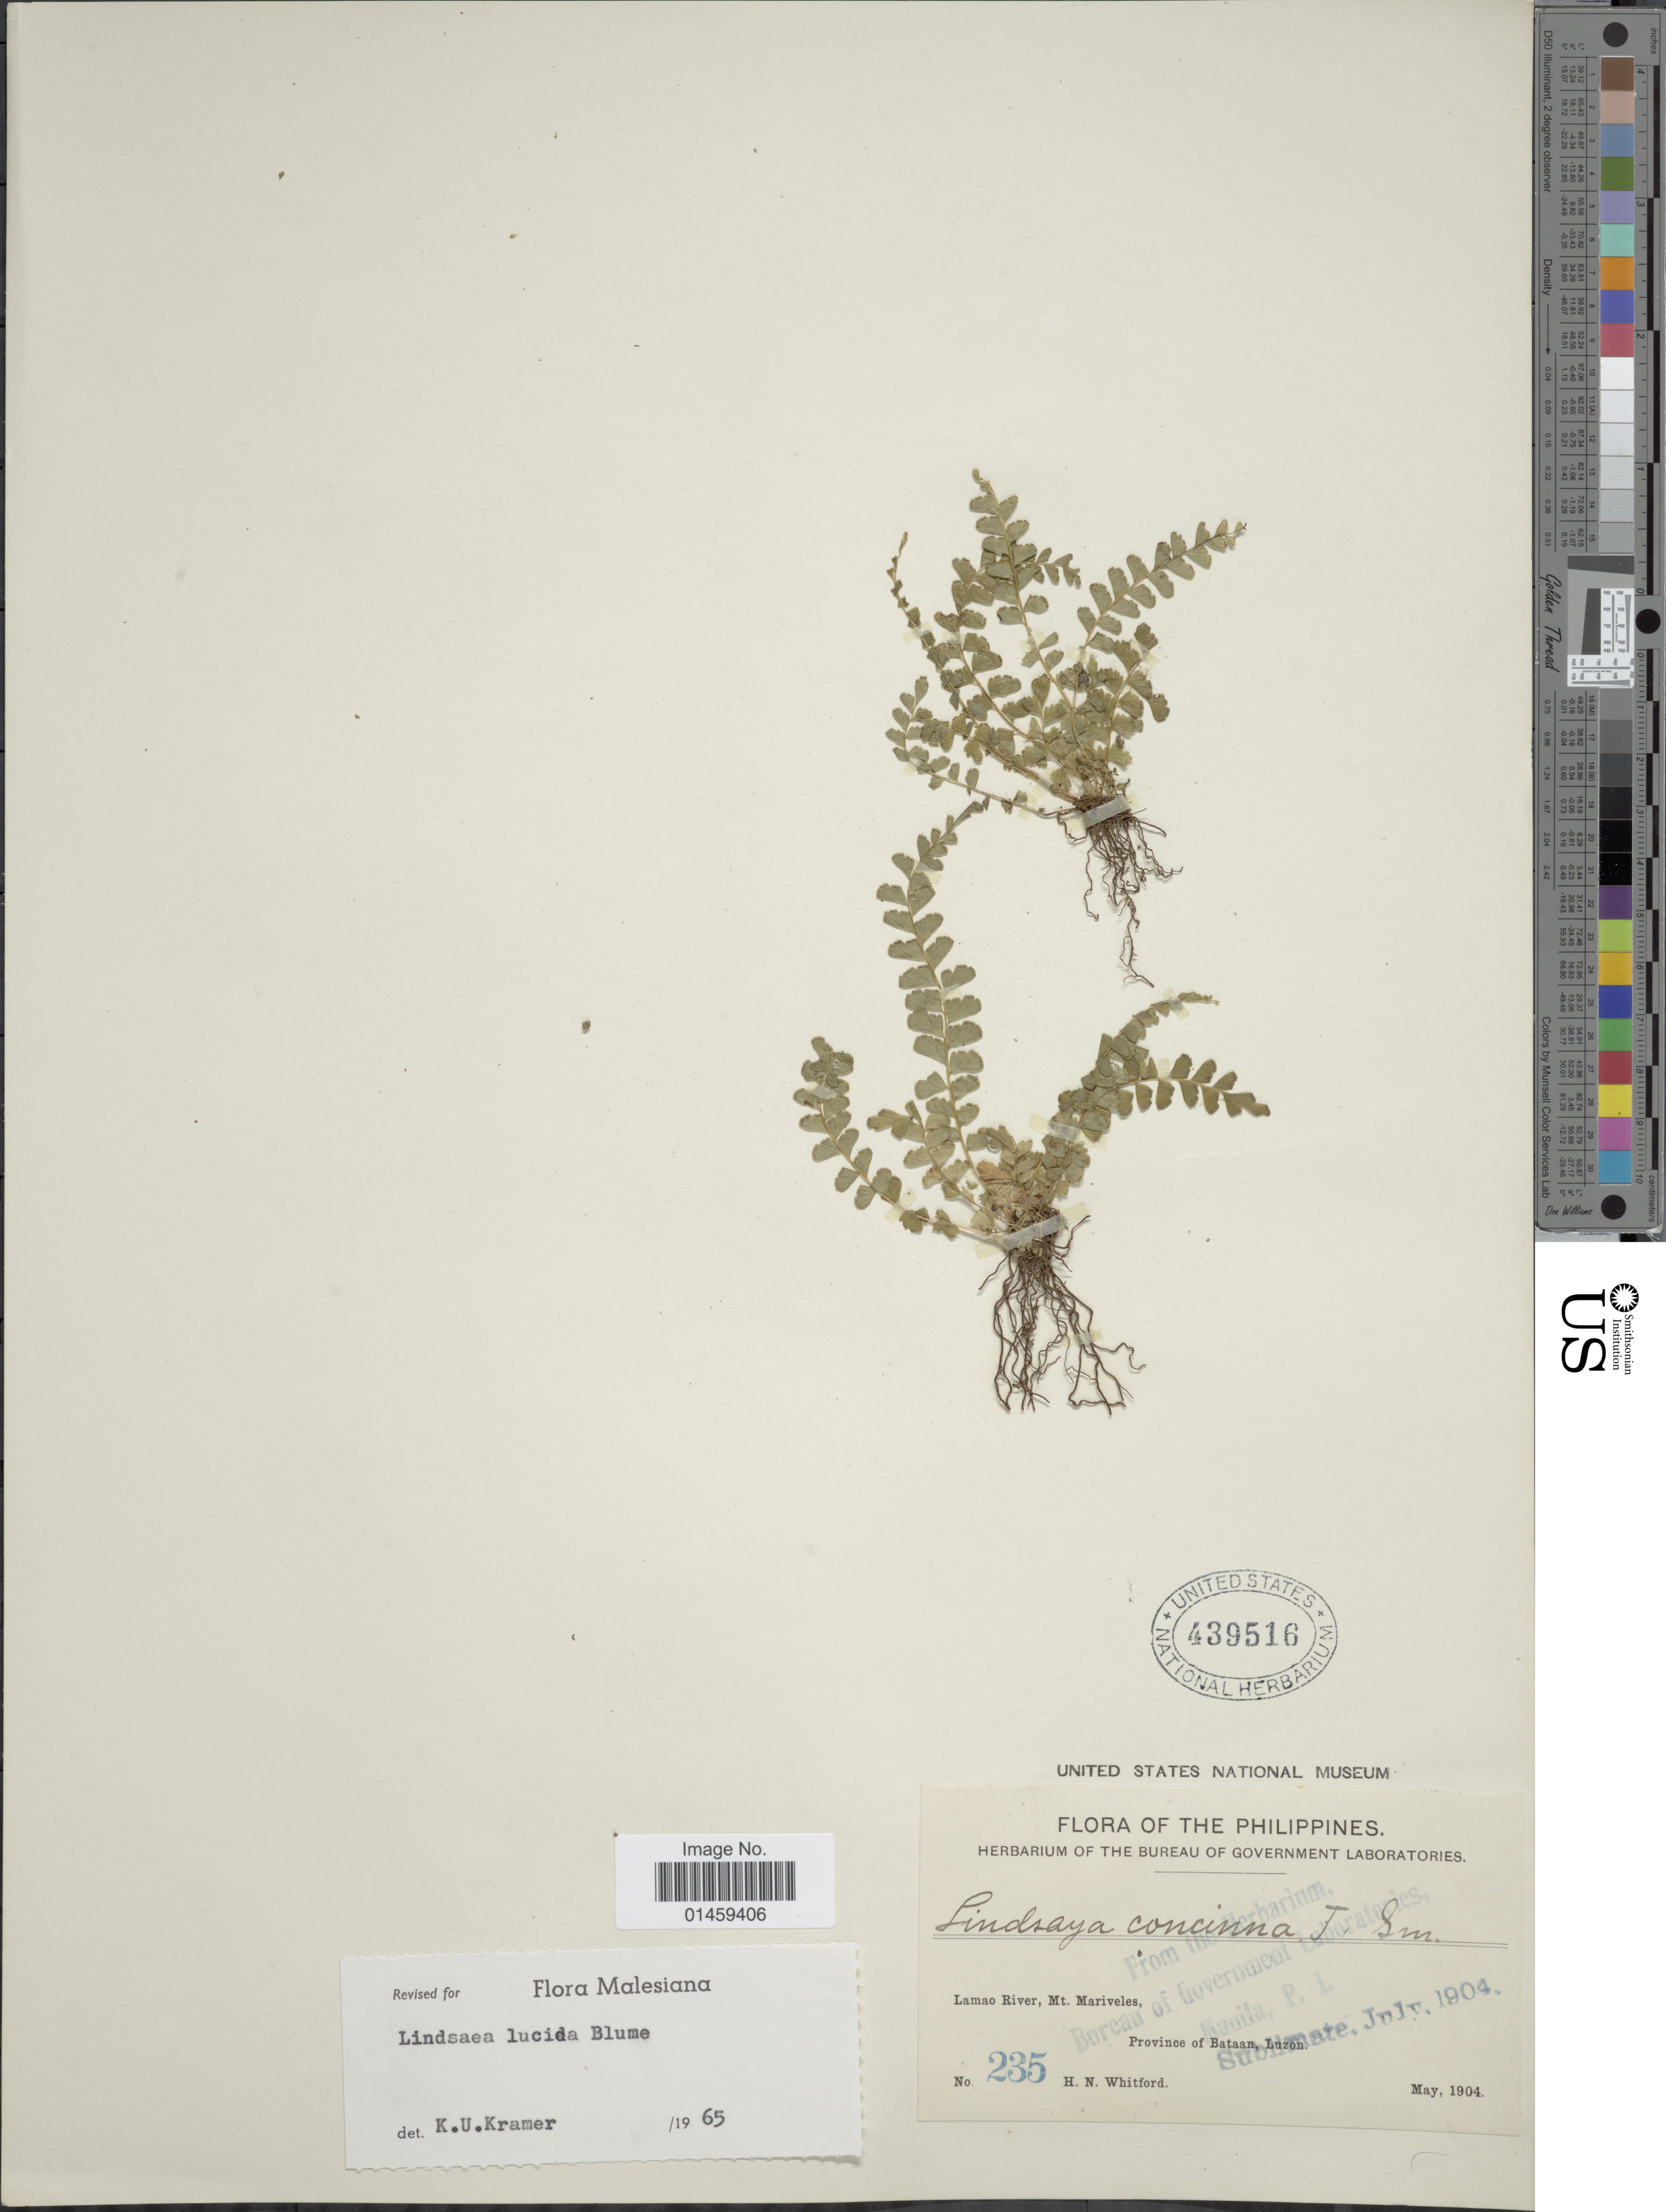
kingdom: Plantae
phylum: Tracheophyta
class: Polypodiopsida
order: Polypodiales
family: Lindsaeaceae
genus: Lindsaea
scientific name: Lindsaea lucida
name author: Blume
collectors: H. N. Whitford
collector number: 235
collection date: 1904-05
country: Philippines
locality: Lamoa River, Mt. Mariveles, Province of Bataan, Luzon.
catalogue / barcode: US 439516